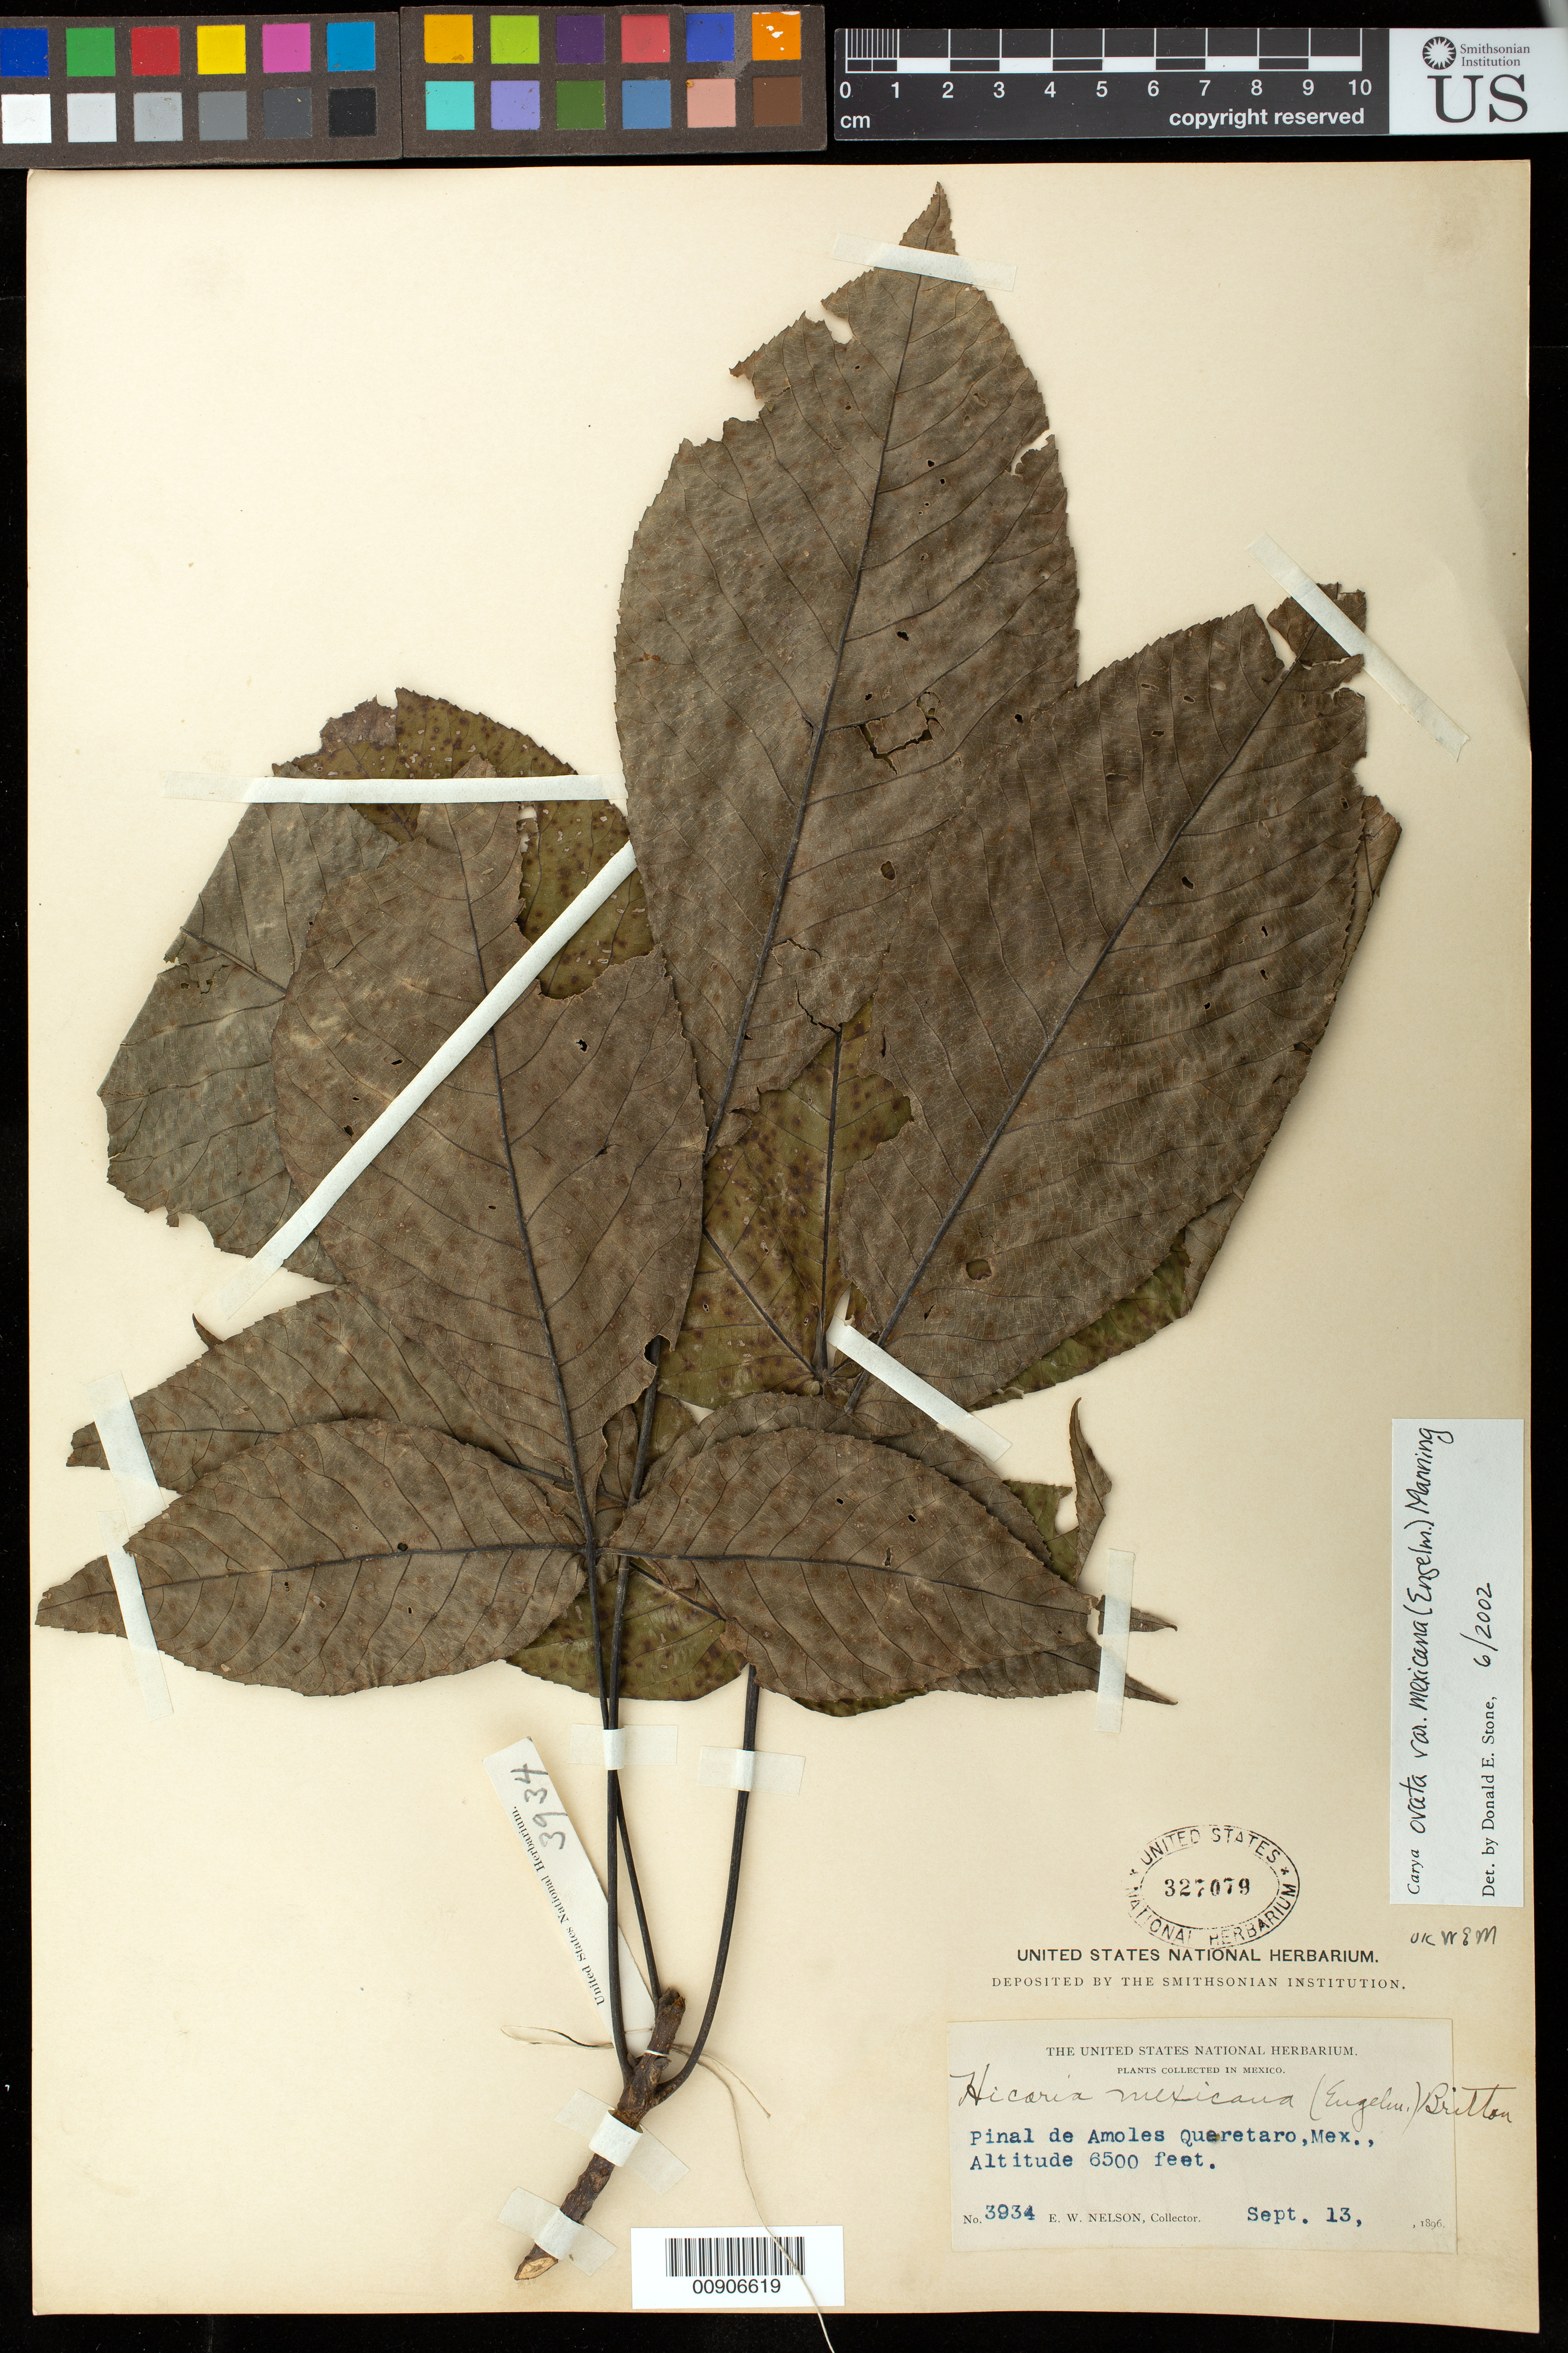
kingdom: Plantae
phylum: Tracheophyta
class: Magnoliopsida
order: Fagales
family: Juglandaceae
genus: Carya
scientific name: Carya ovata var. mexicana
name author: (Mill.) K. Koch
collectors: E. W. Nelson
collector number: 3934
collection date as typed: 13 Sep 1896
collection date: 1896-09-13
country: Mexico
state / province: Querétaro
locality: Pinal de Amoles, Querétaro.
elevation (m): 1981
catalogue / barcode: US 327079